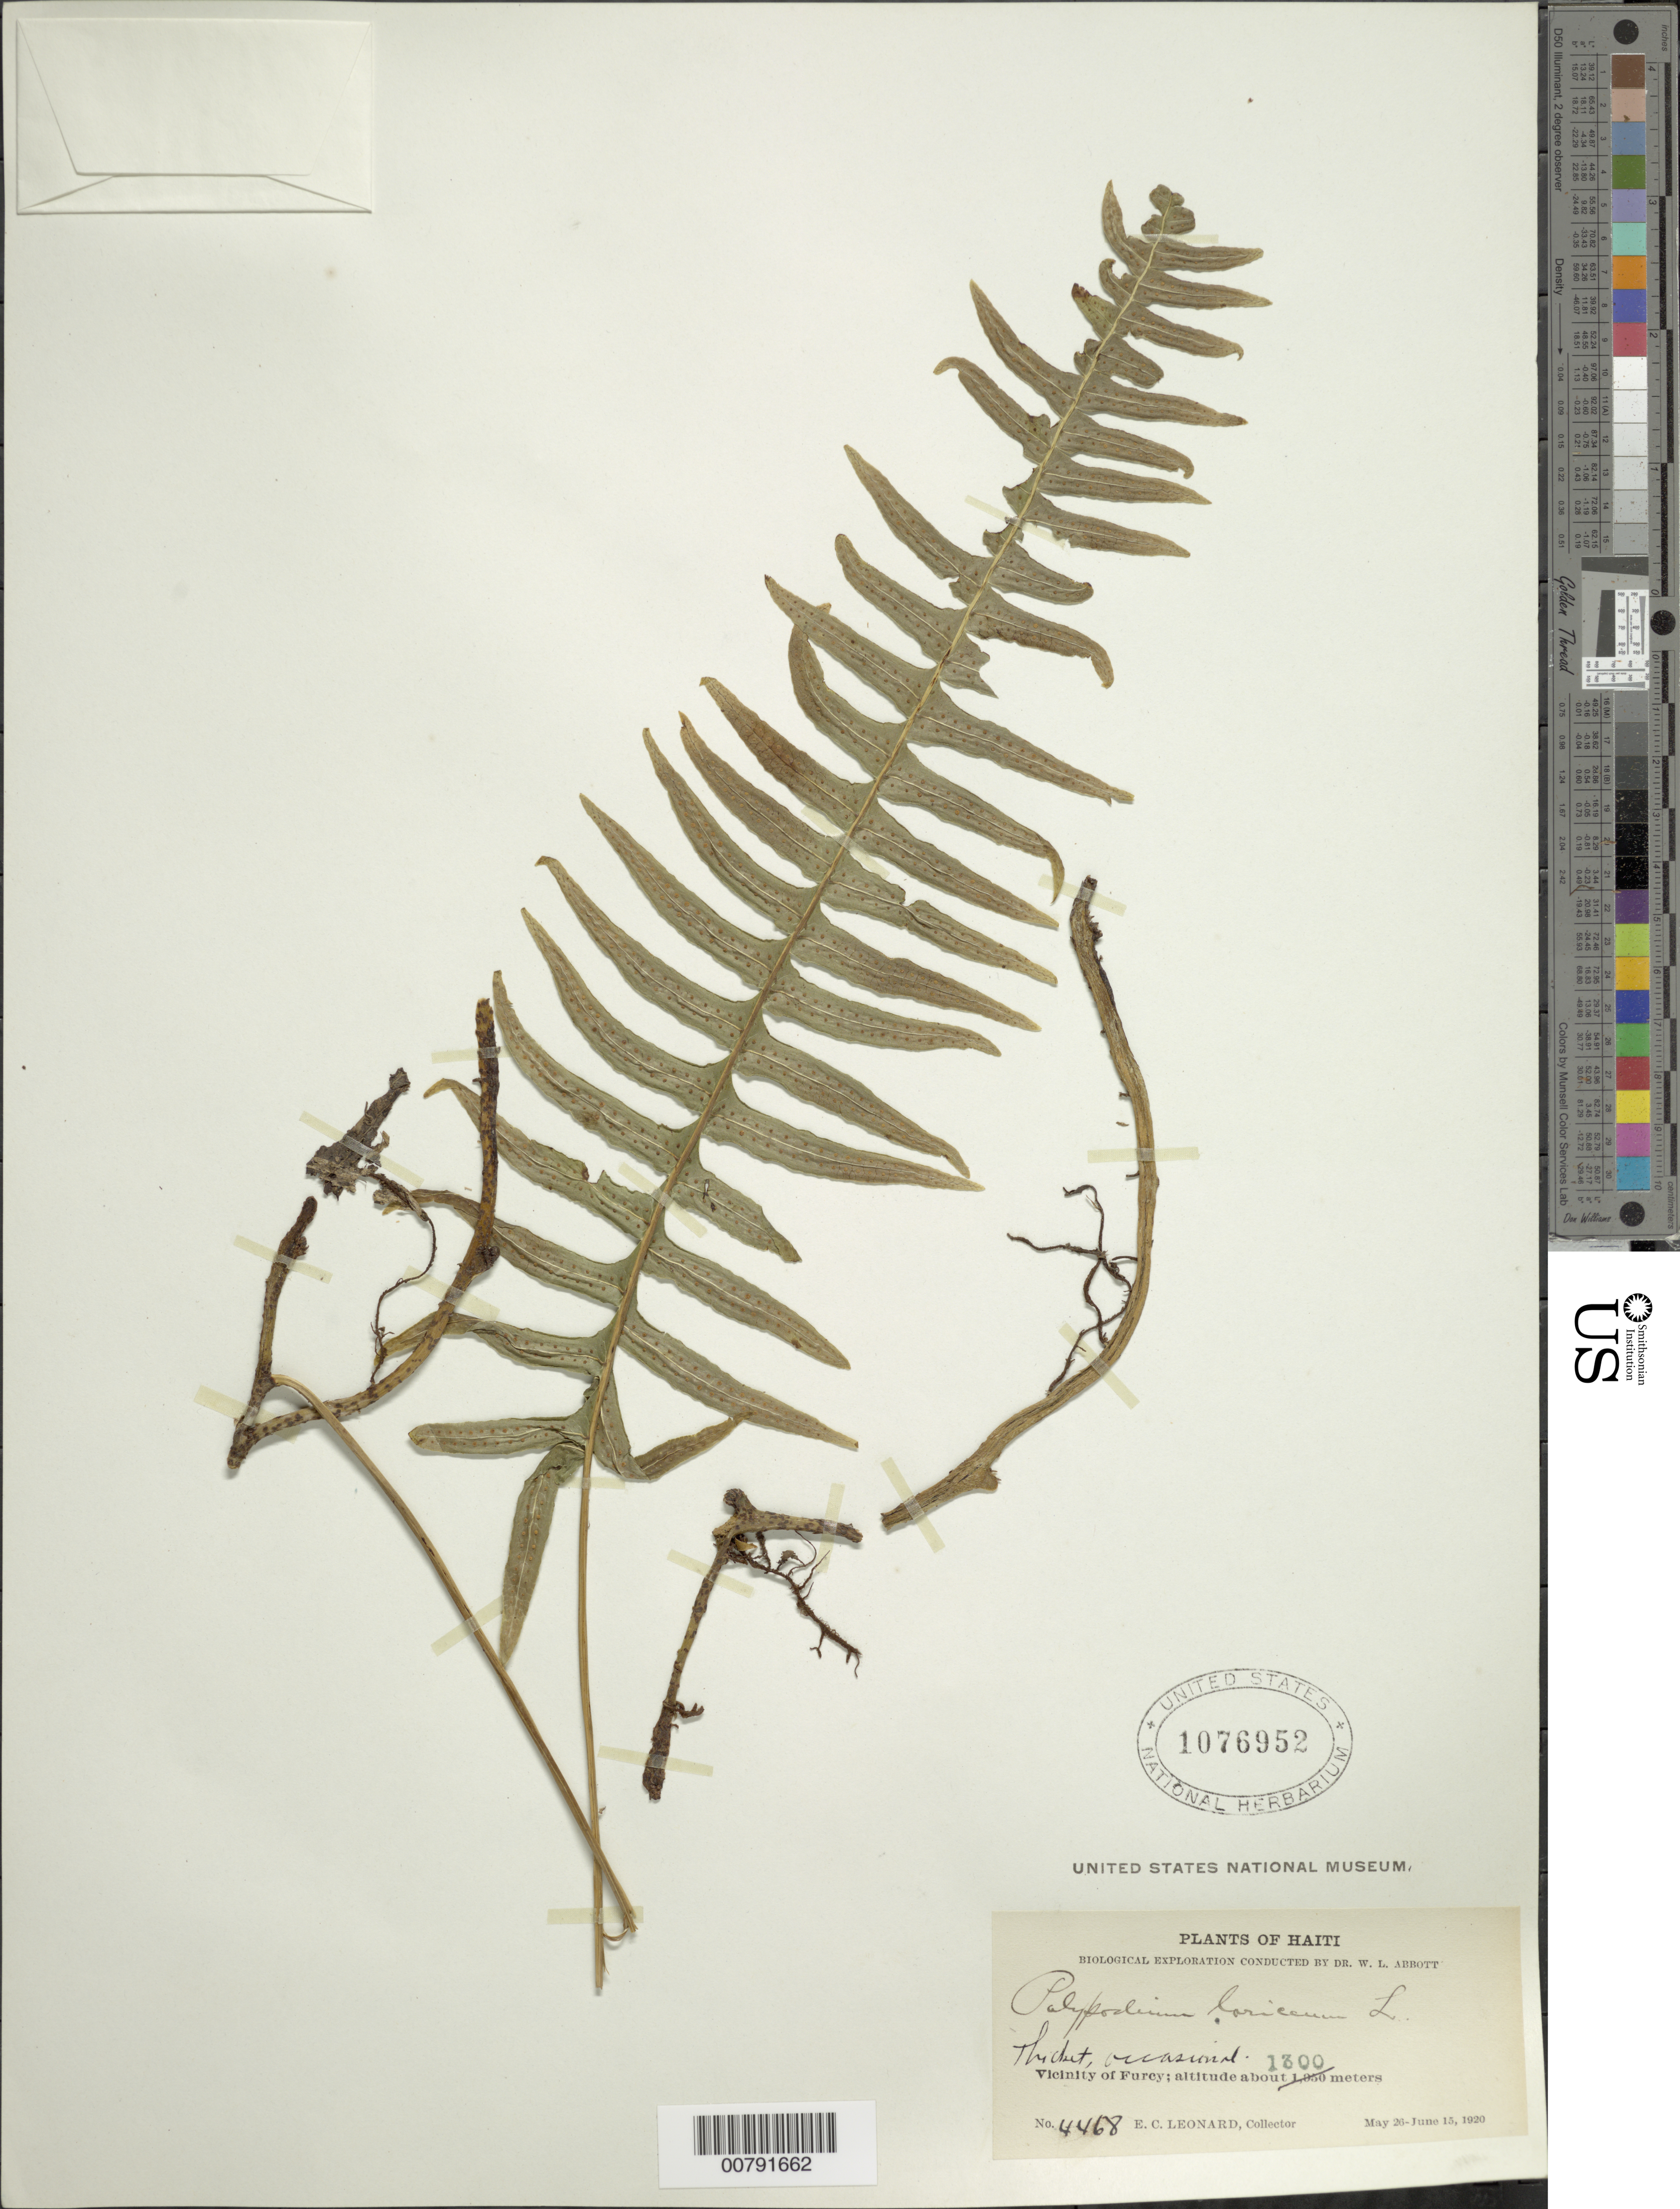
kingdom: Plantae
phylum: Tracheophyta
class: Polypodiopsida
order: Polypodiales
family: Polypodiaceae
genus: Serpocaulon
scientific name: Serpocaulon loriceum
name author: (L.) A.R. Sm.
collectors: E. C. Leonard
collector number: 4468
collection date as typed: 26 May 1920 15 Jun 1920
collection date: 1920-05-26/1920-06-15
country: Haiti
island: Hispaniola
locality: Furcy vicinity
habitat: Thicket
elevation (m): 1300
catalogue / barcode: US 1076952